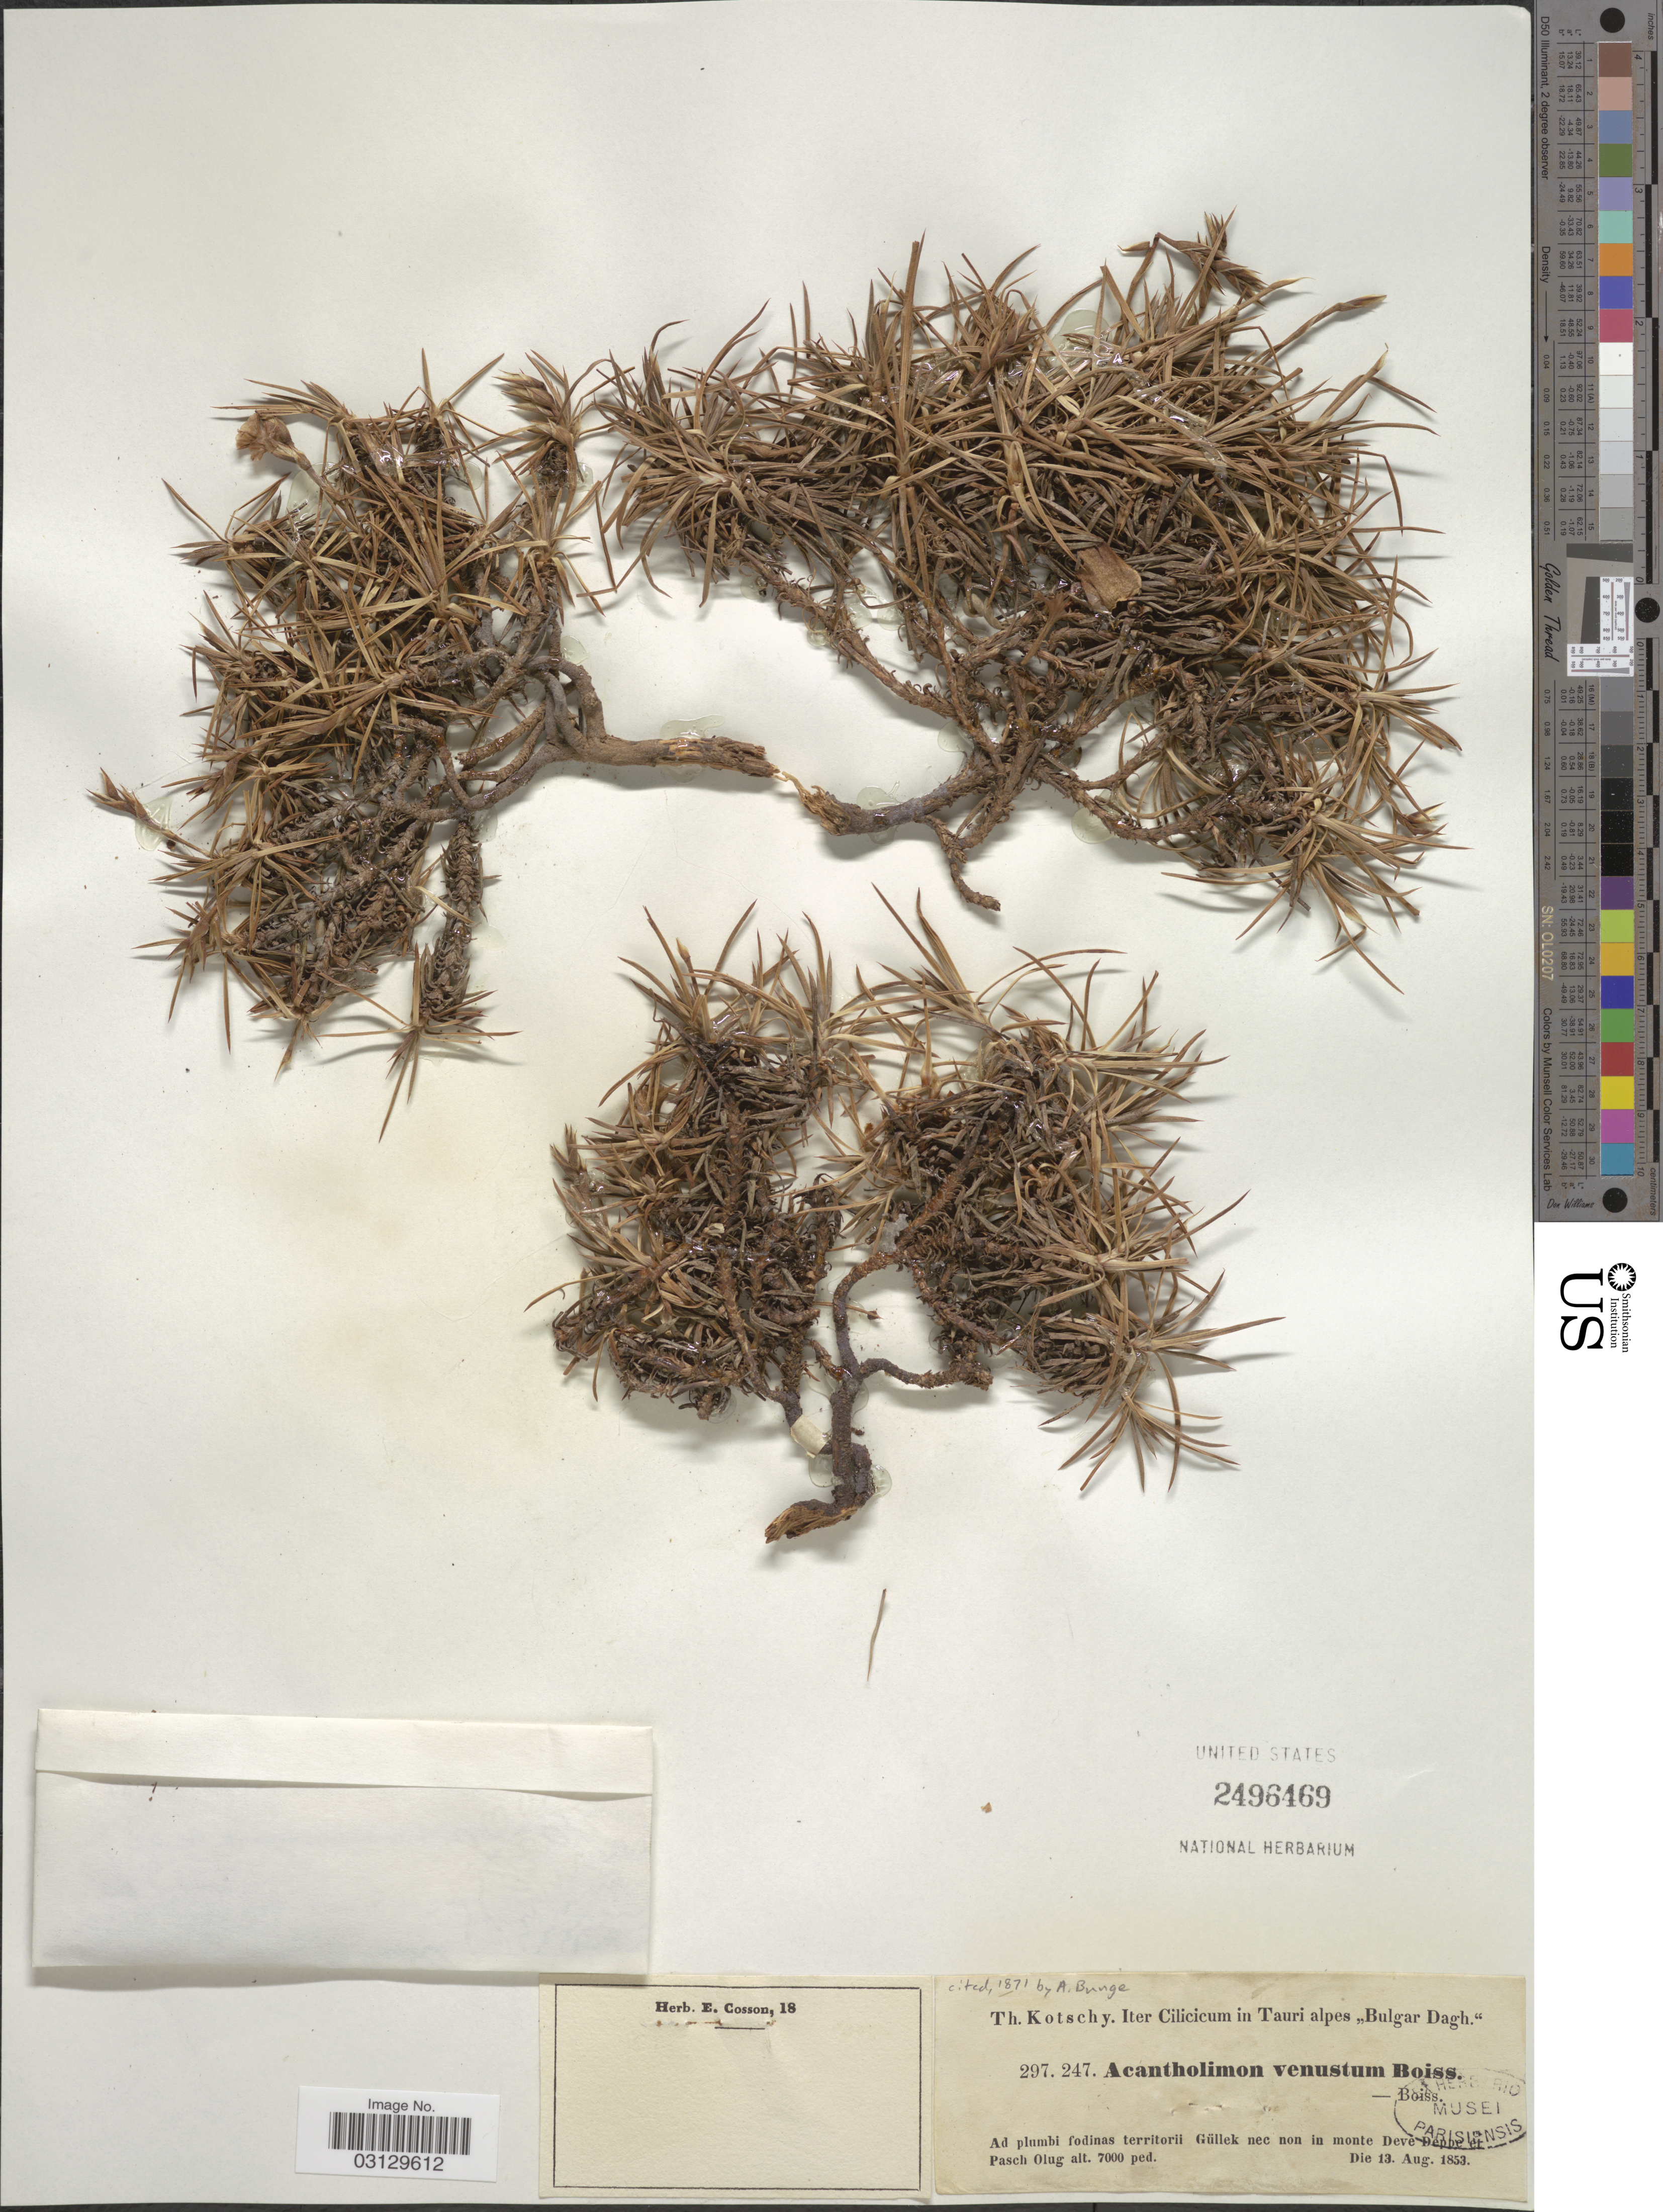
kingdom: Plantae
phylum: Tracheophyta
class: Magnoliopsida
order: Caryophyllales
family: Plumbaginaceae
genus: Acantholimon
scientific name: Acantholimon venustum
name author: Boiss.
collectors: K. G. Kotschy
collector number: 297/247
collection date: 1853-08-13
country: Turkey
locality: Iter Cilicicum in Tauri alpes "Bulgar Dagh". Ad plumbi fodinas territorii Güllek nec non in monte Deve Deppe et Pasch Olug.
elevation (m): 2134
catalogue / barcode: US 2496469